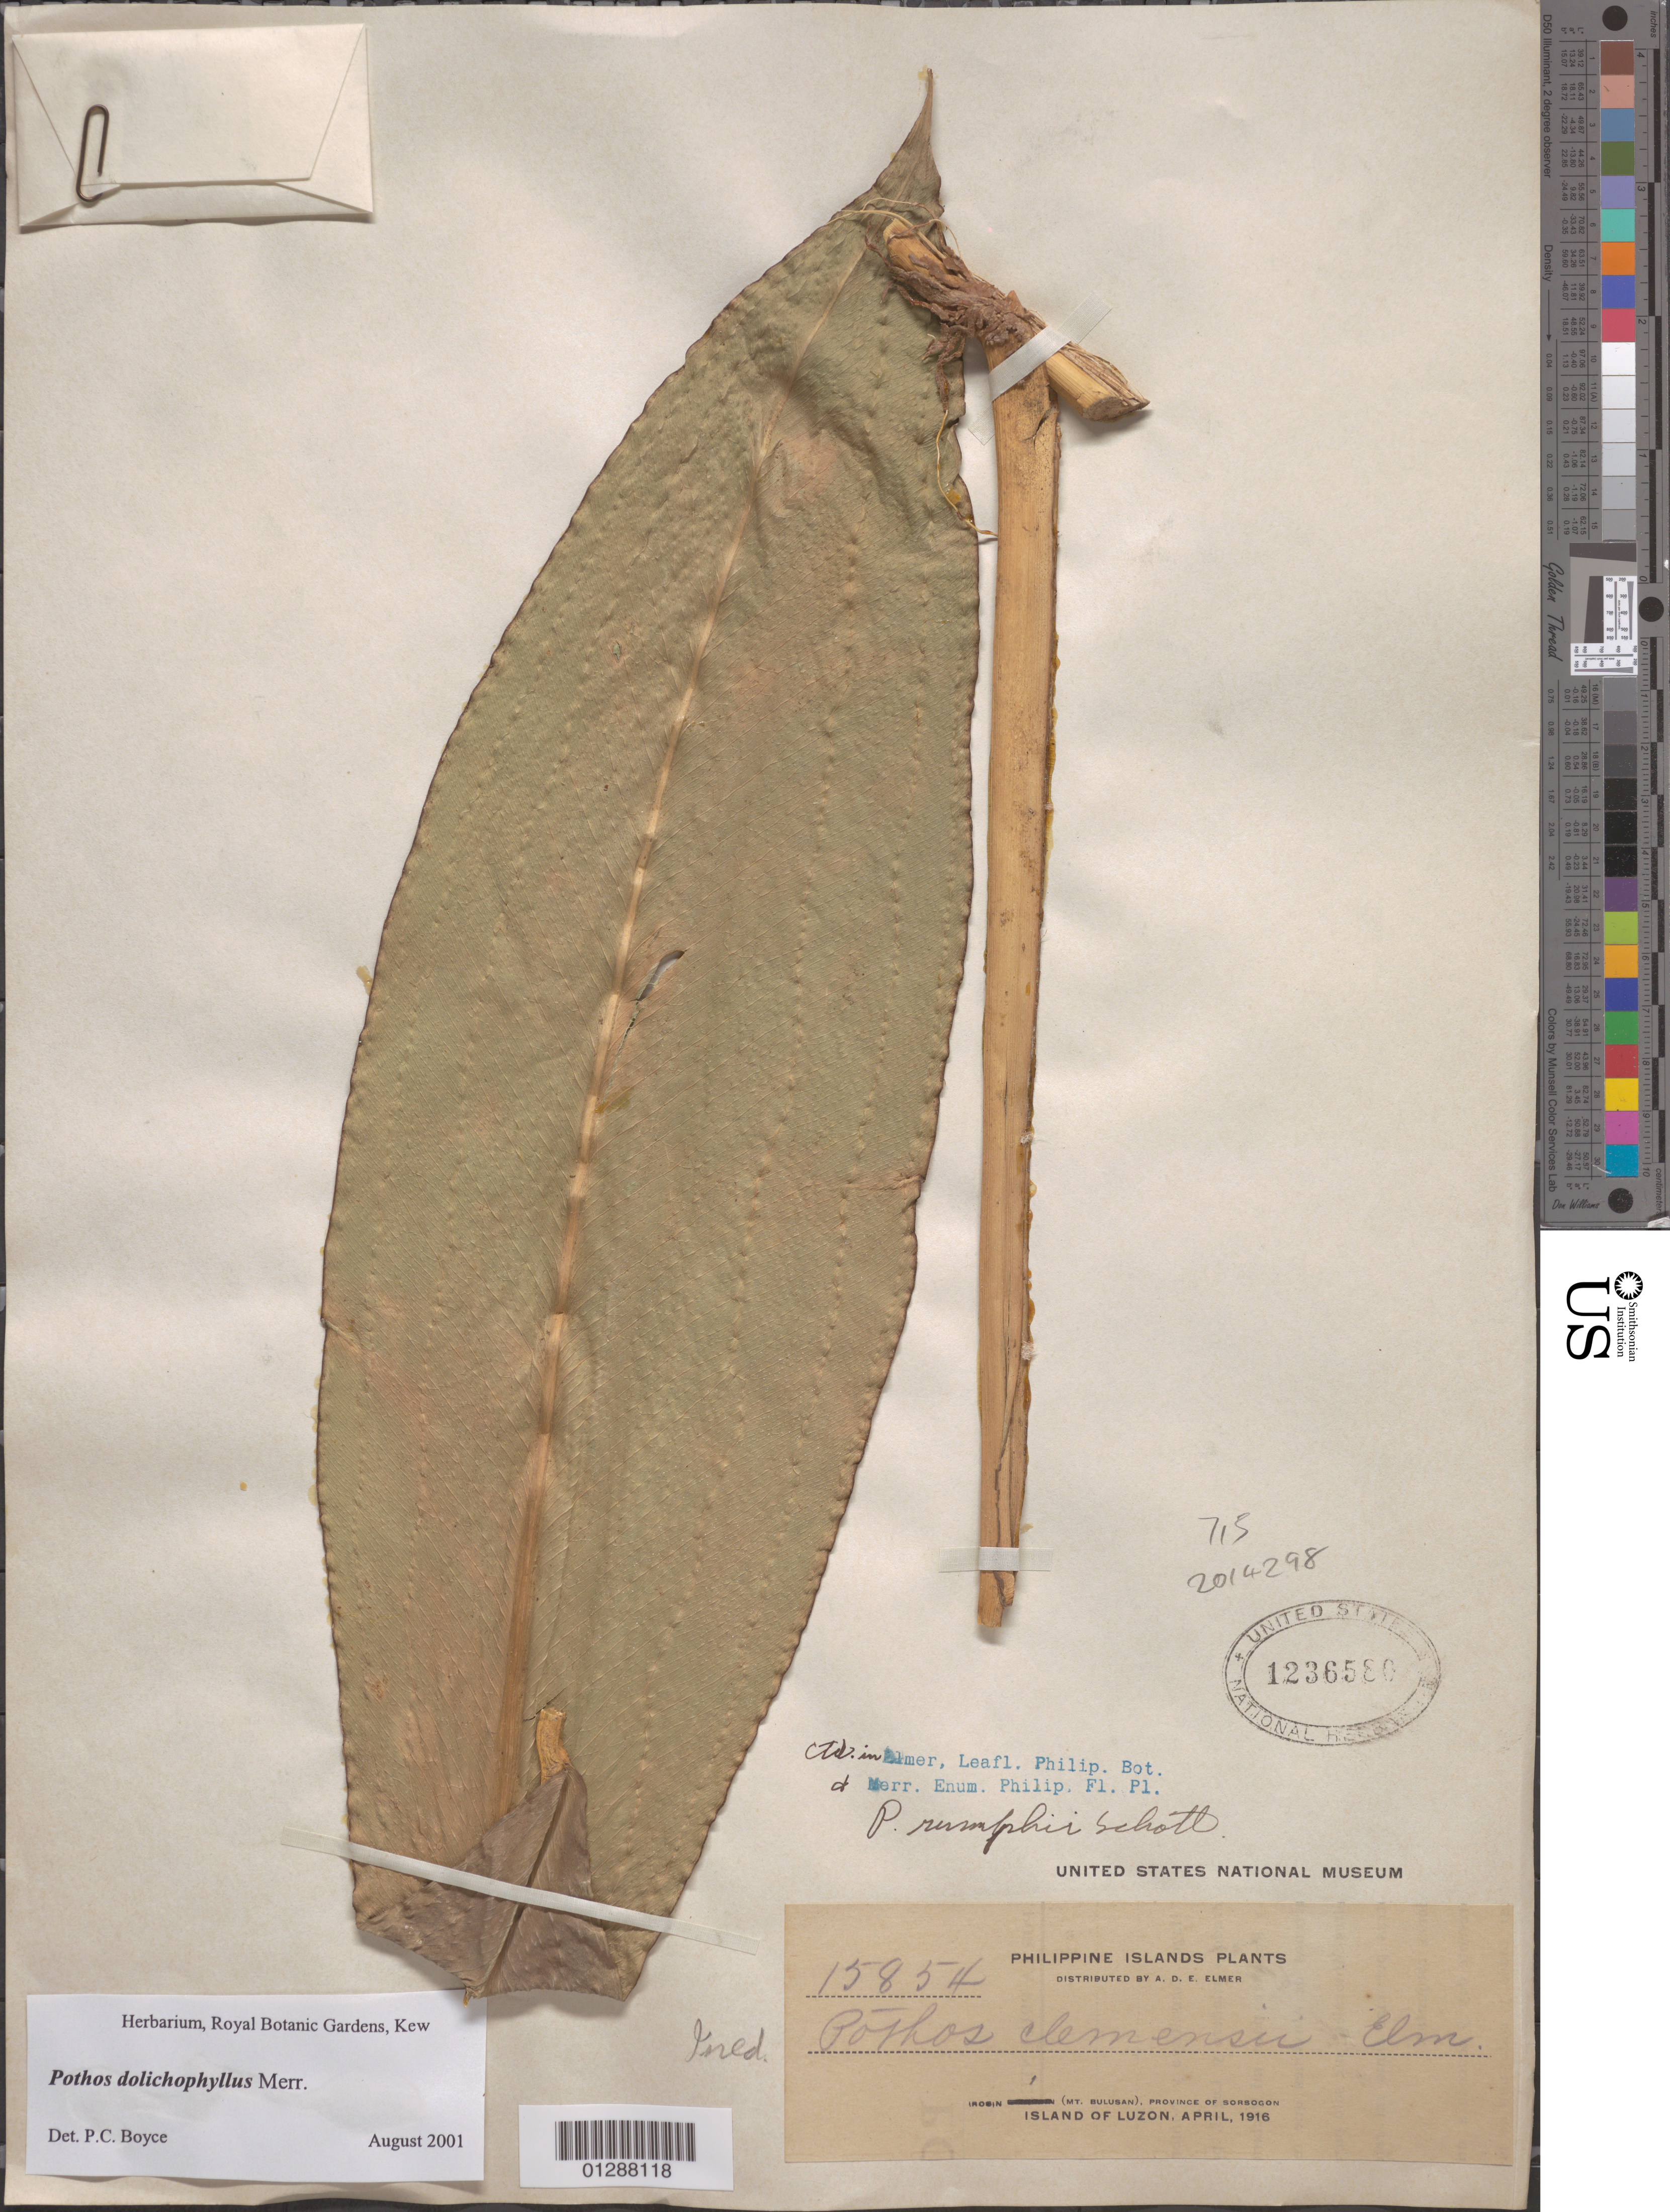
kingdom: Plantae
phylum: Tracheophyta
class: Liliopsida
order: Alismatales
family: Araceae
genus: Pothos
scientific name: Pothos dolichophyllus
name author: Merr.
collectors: A. D. E. Elmer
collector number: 15854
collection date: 1916-04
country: Philippines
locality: Irosin (Mt. Bulusan), Province of Sorsogon. Island of Luzon.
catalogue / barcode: US 1236580